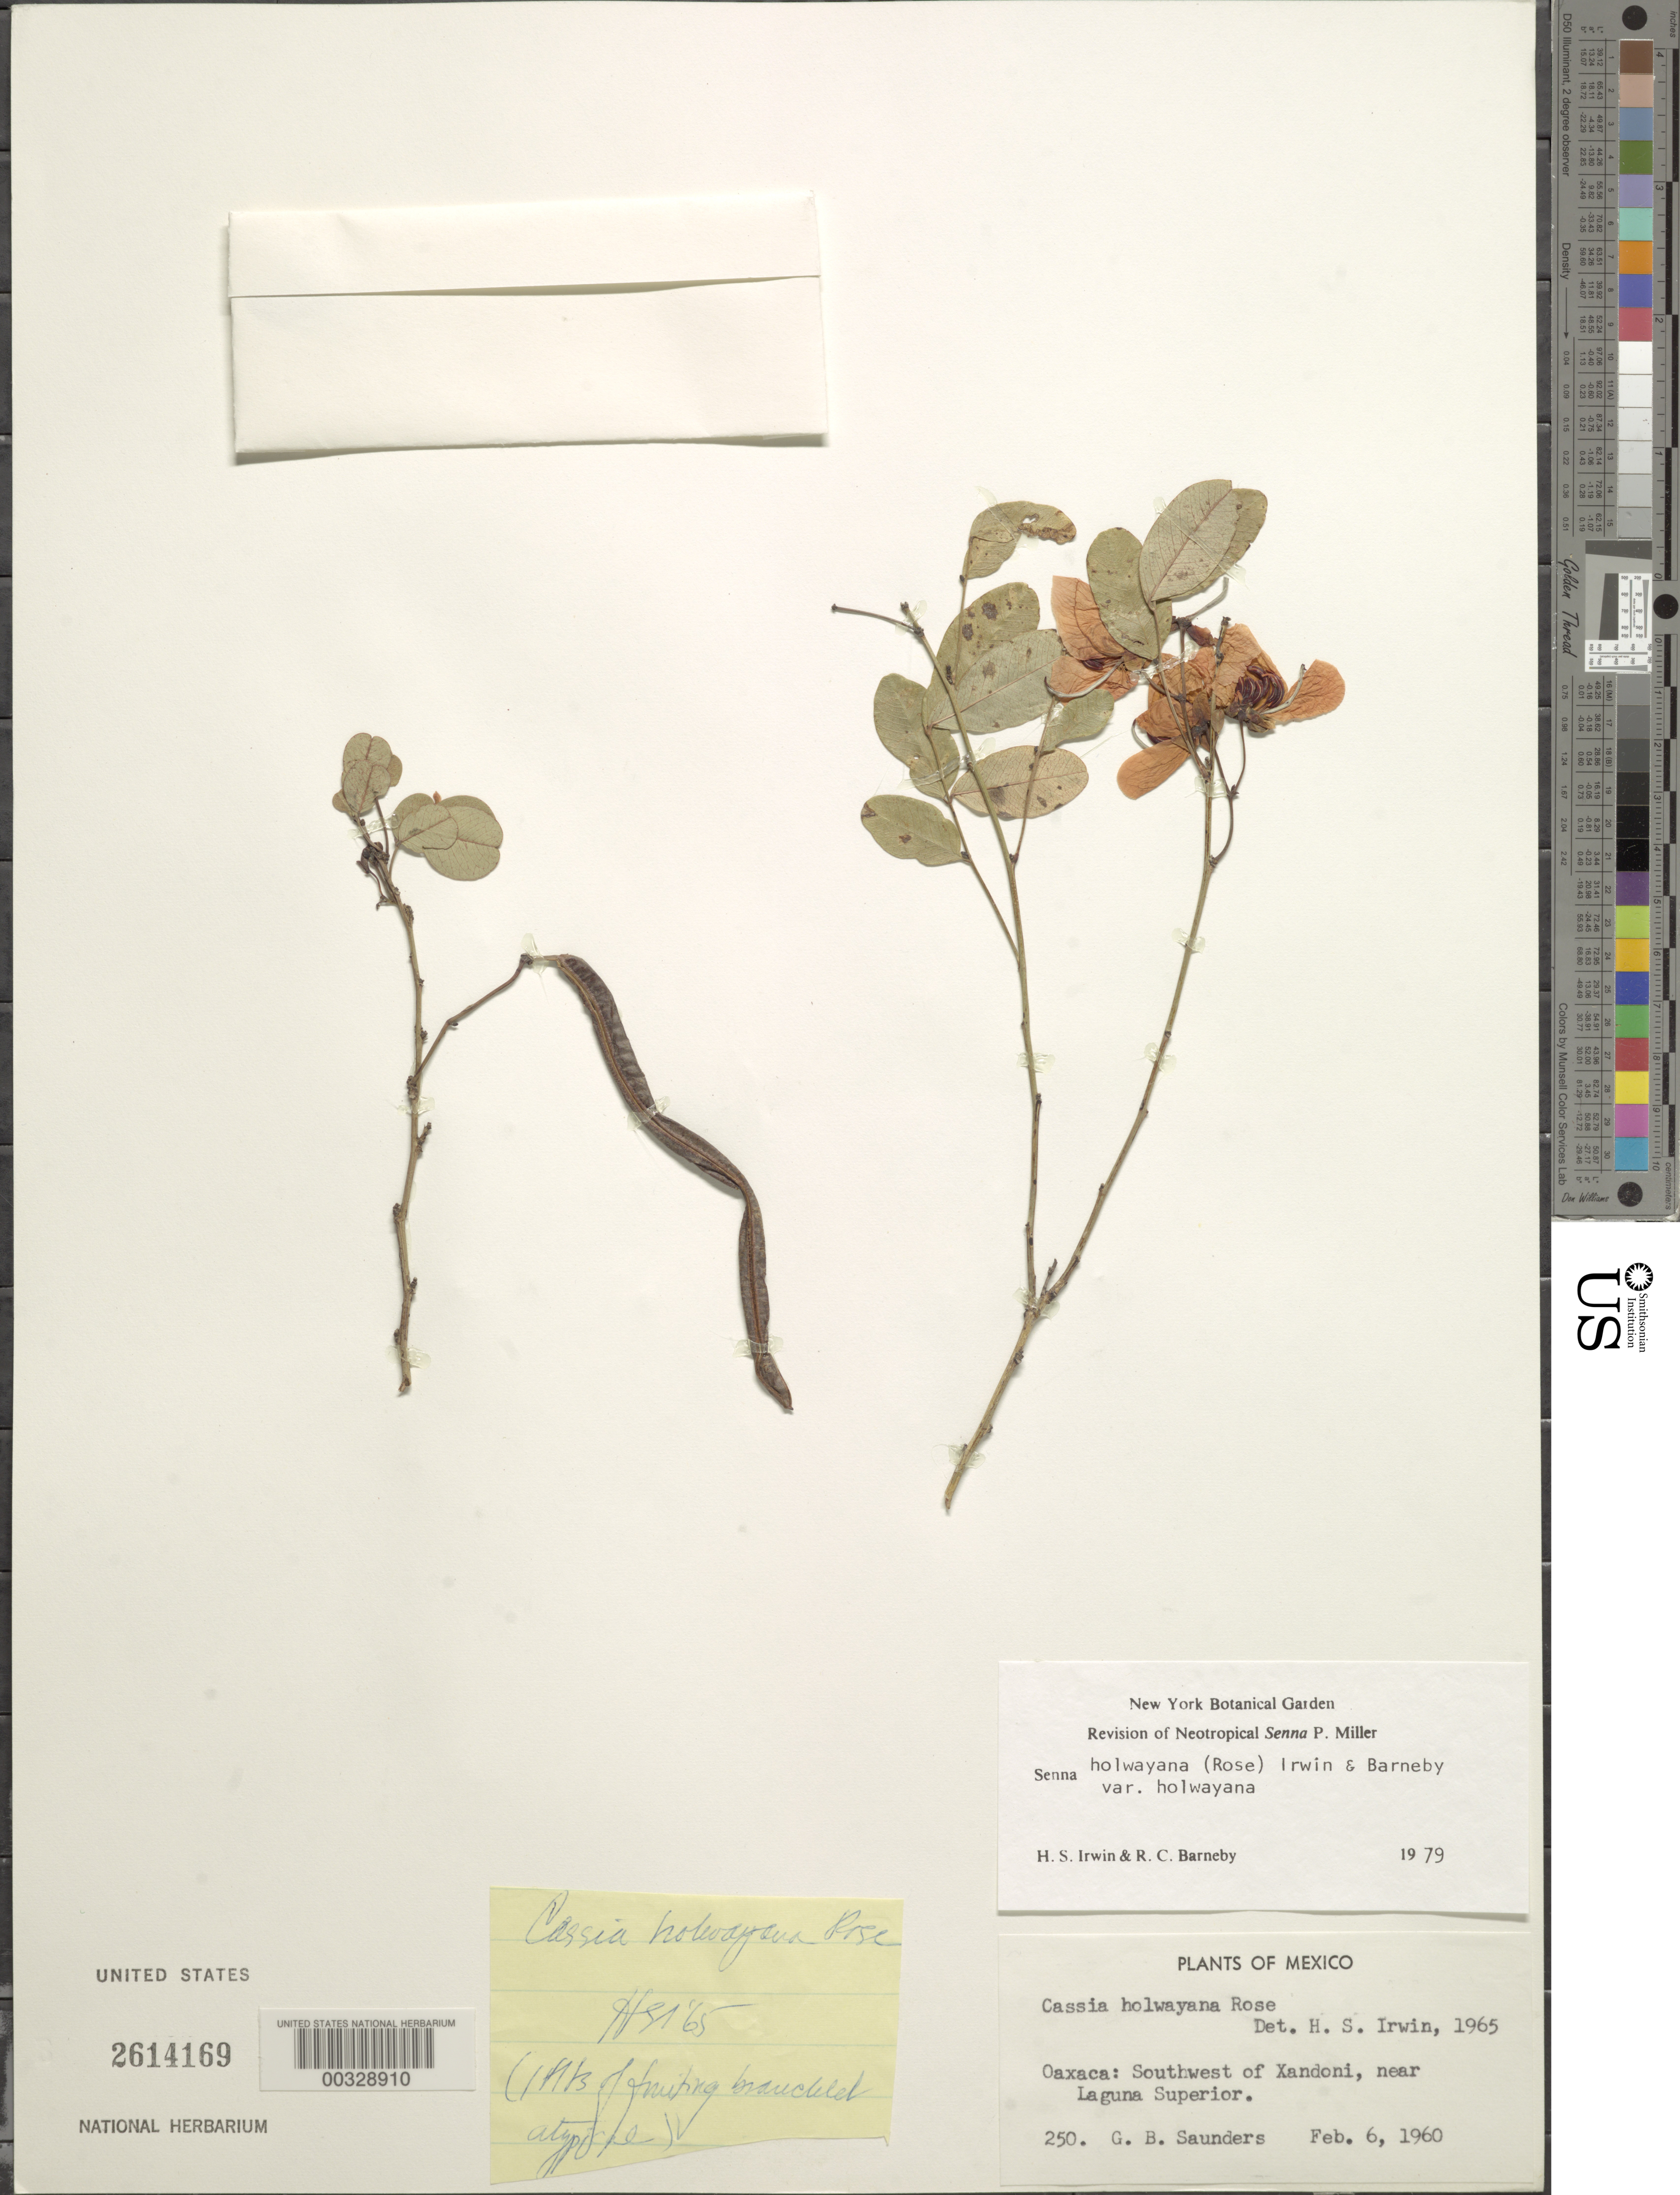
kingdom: Plantae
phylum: Tracheophyta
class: Magnoliopsida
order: Fabales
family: Fabaceae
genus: Senna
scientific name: Senna holwayana var. holwayana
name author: (Rose) H.S. Irwin & Barneby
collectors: G. B. Saunders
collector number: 250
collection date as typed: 06 Feb 1960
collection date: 1960-02-06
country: Mexico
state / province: Oaxaca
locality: Sw of xandoni, near laguna superior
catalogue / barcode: US 2614169